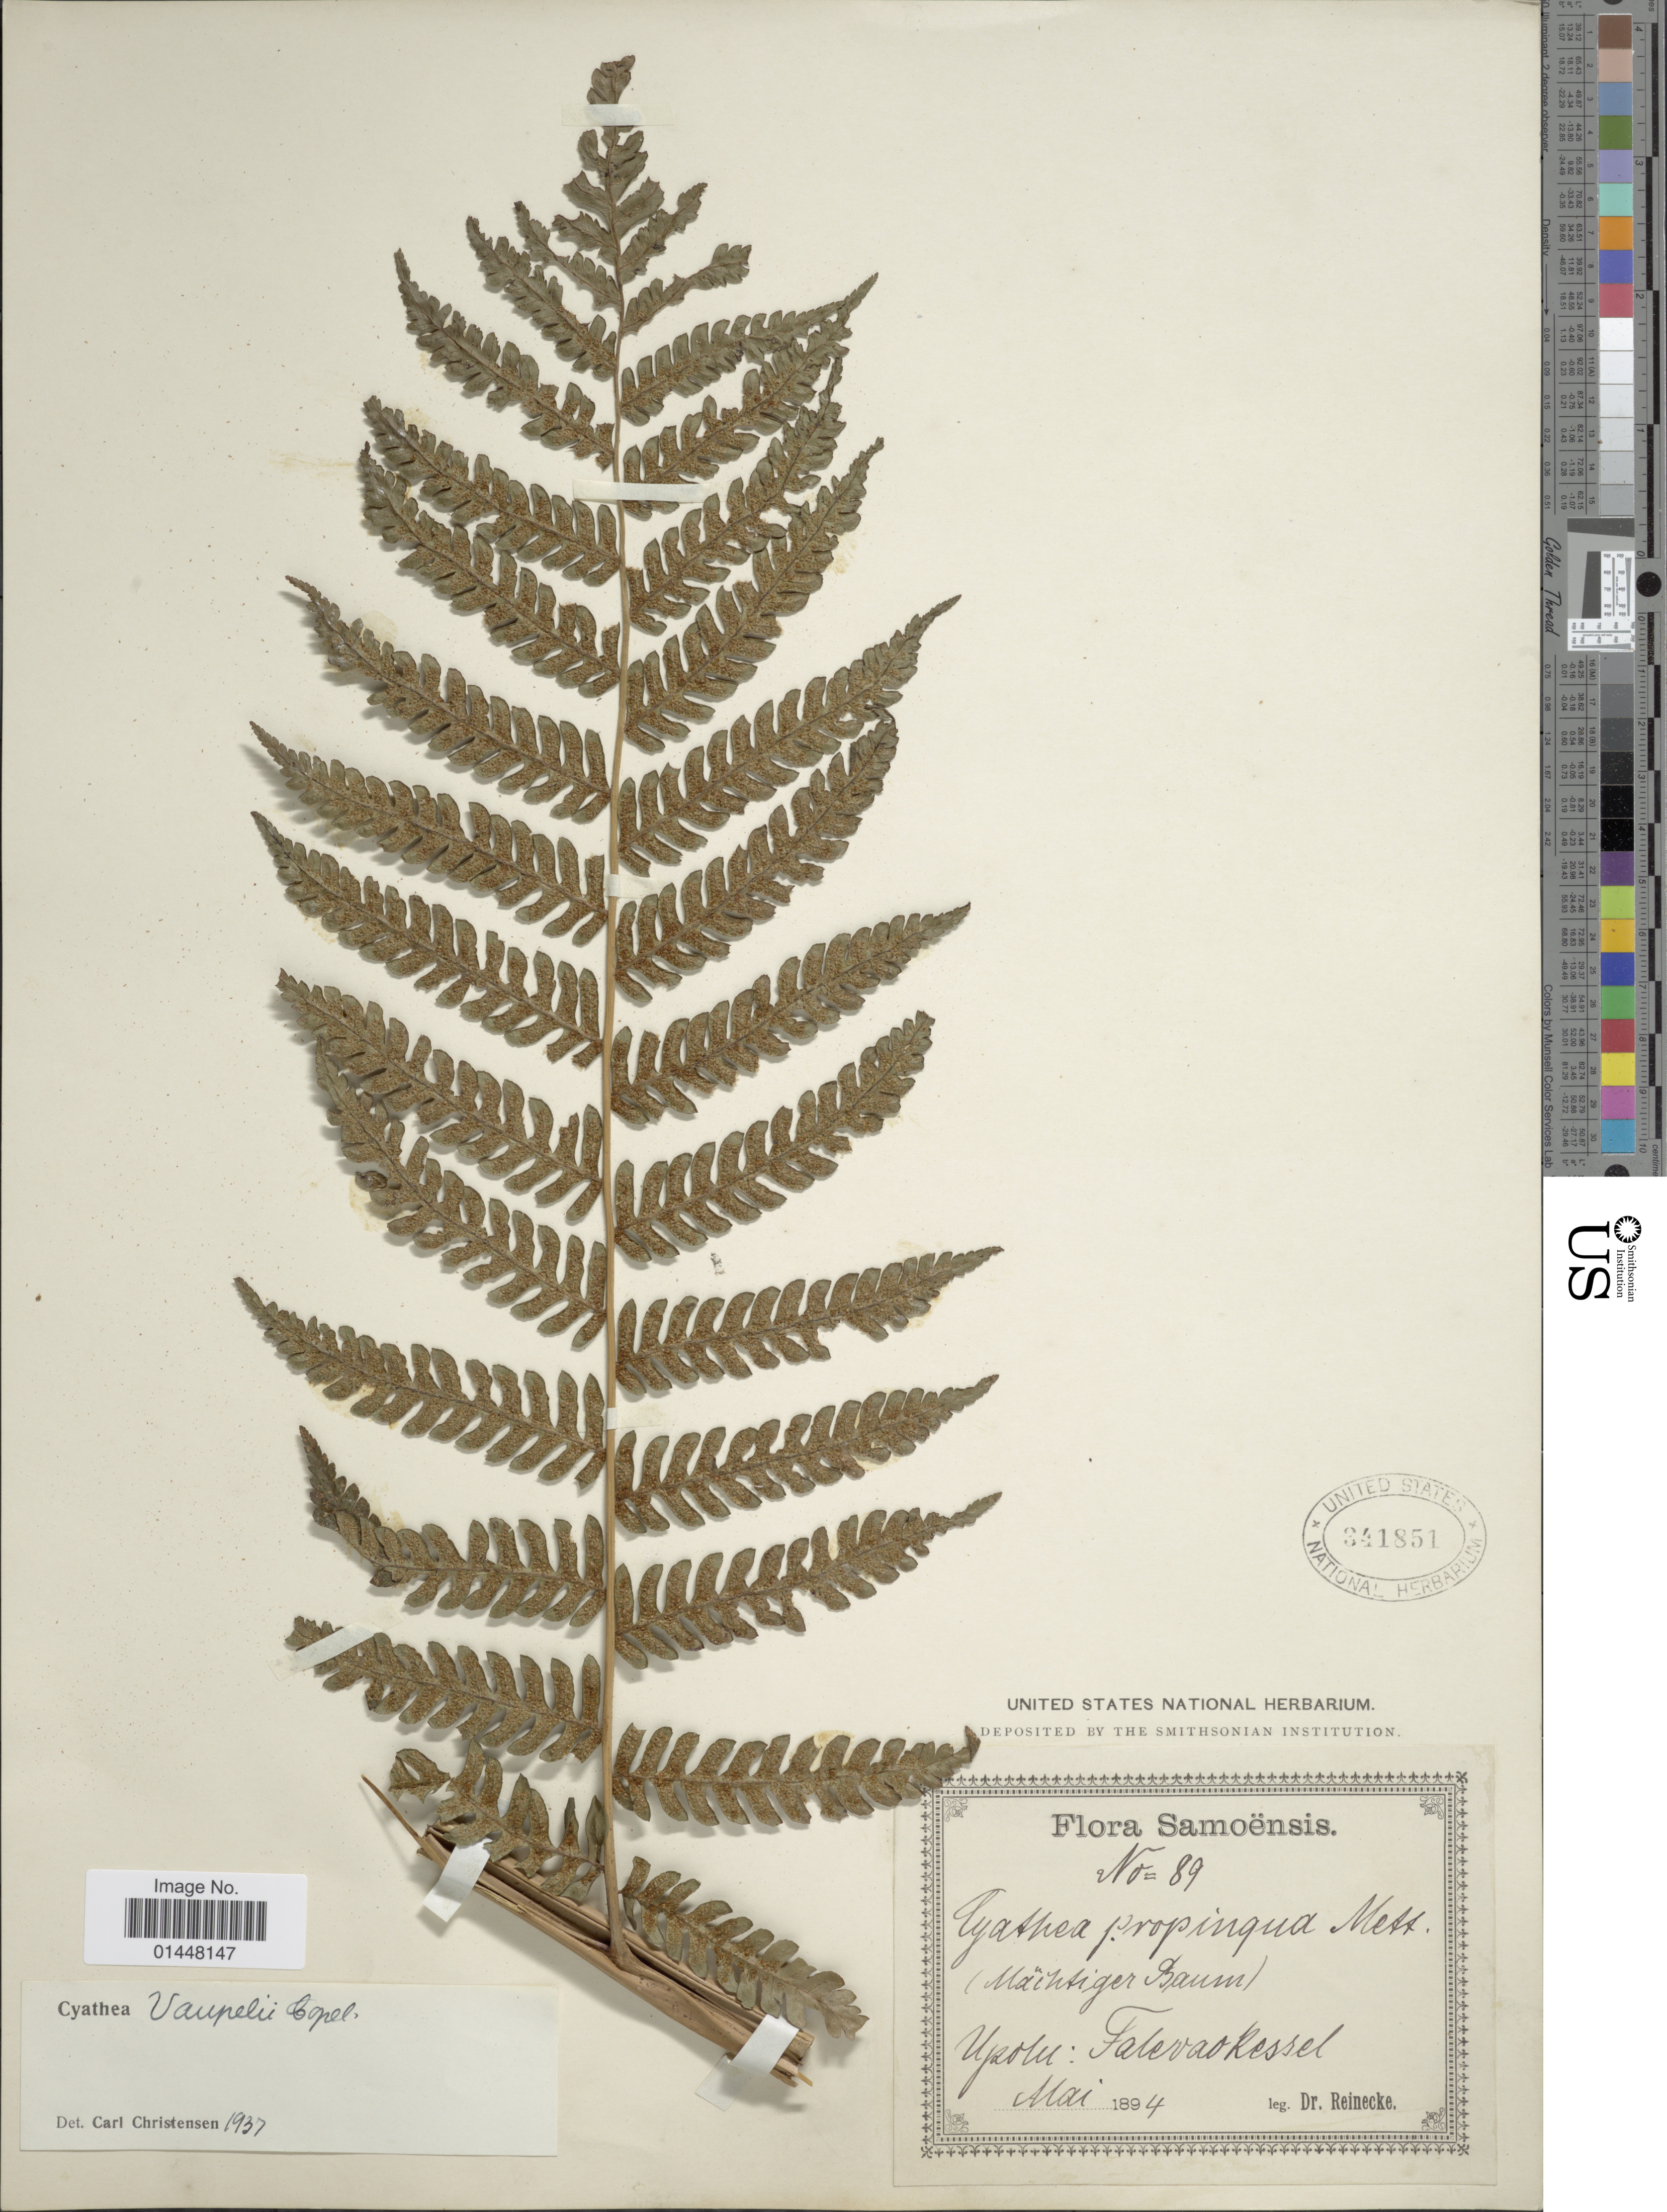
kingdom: Plantae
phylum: Tracheophyta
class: Polypodiopsida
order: Cyatheales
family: Cyatheaceae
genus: Sphaeropteris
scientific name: Sphaeropteris vaupellii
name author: (Copel.)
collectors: -- Reinecke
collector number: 89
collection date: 1894-05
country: Samoa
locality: Samoensis. Upolu: Falevao Kessel [interpreted]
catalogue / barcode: US 341851